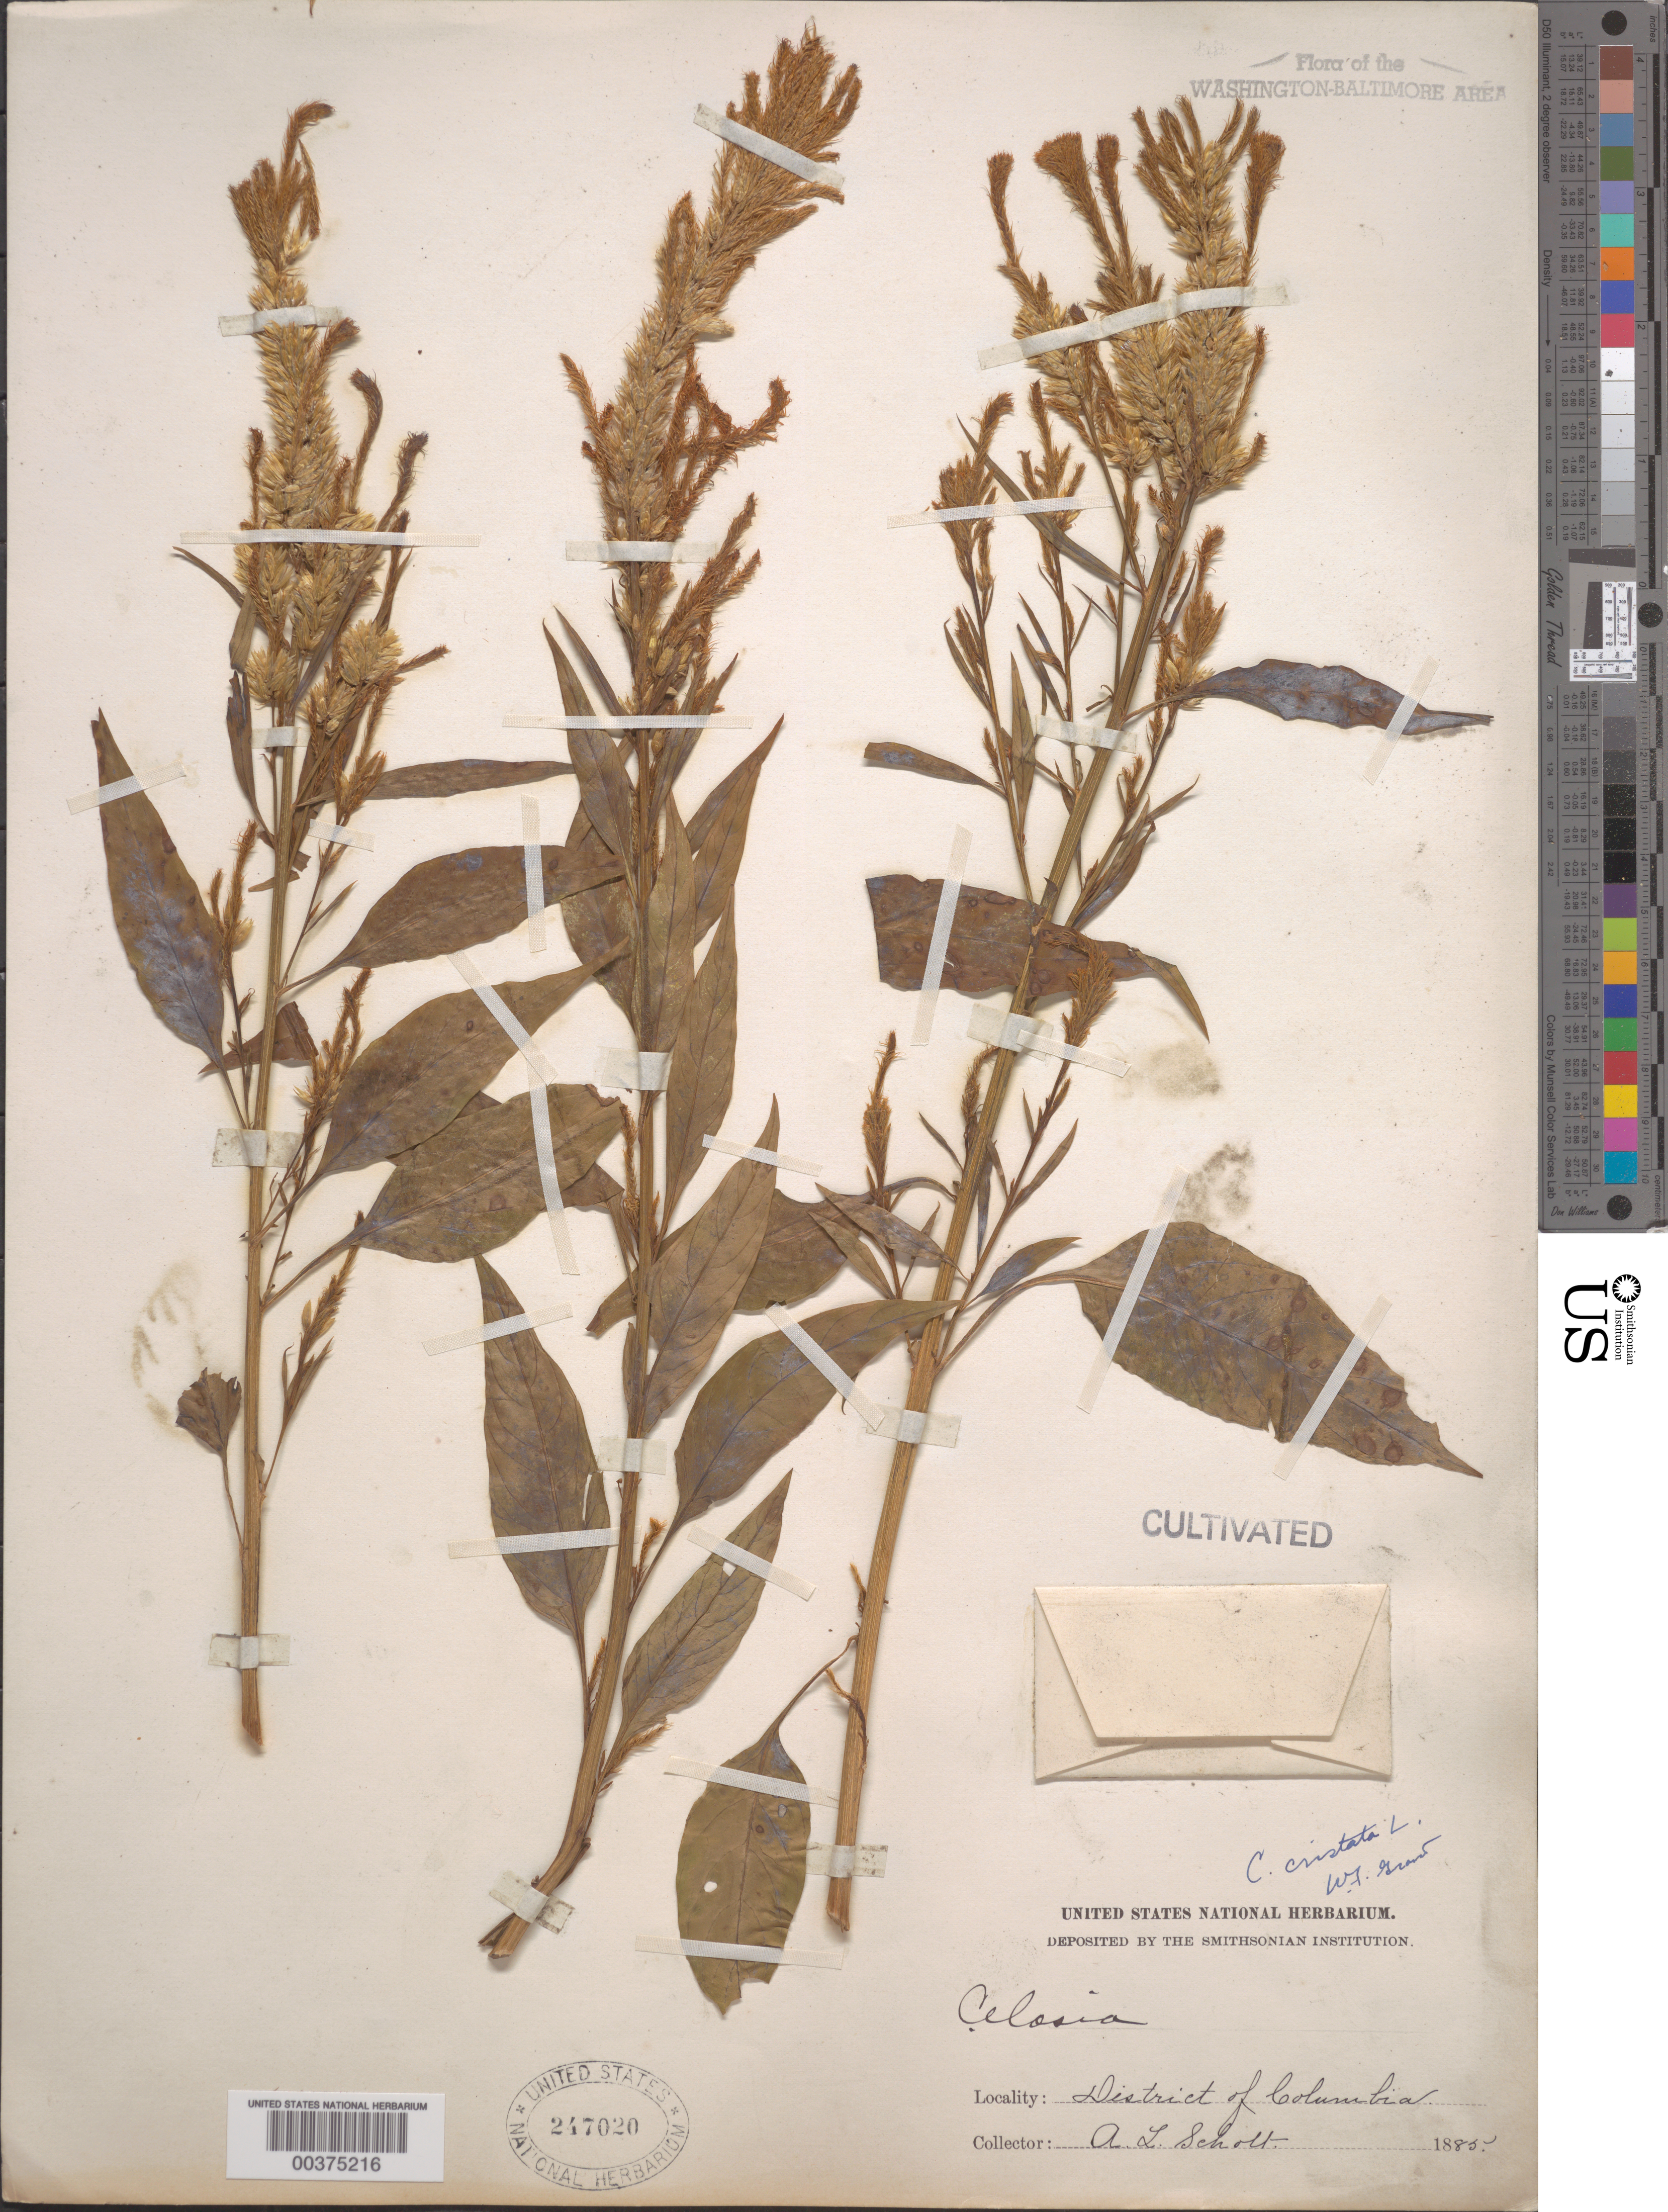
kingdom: Plantae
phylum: Tracheophyta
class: Magnoliopsida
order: Caryophyllales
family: Amaranthaceae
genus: Celosia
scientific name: Celosia cristata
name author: L.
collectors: A. L. Schott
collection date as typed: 1885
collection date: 1885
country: United States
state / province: District of Columbia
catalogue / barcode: US 247020